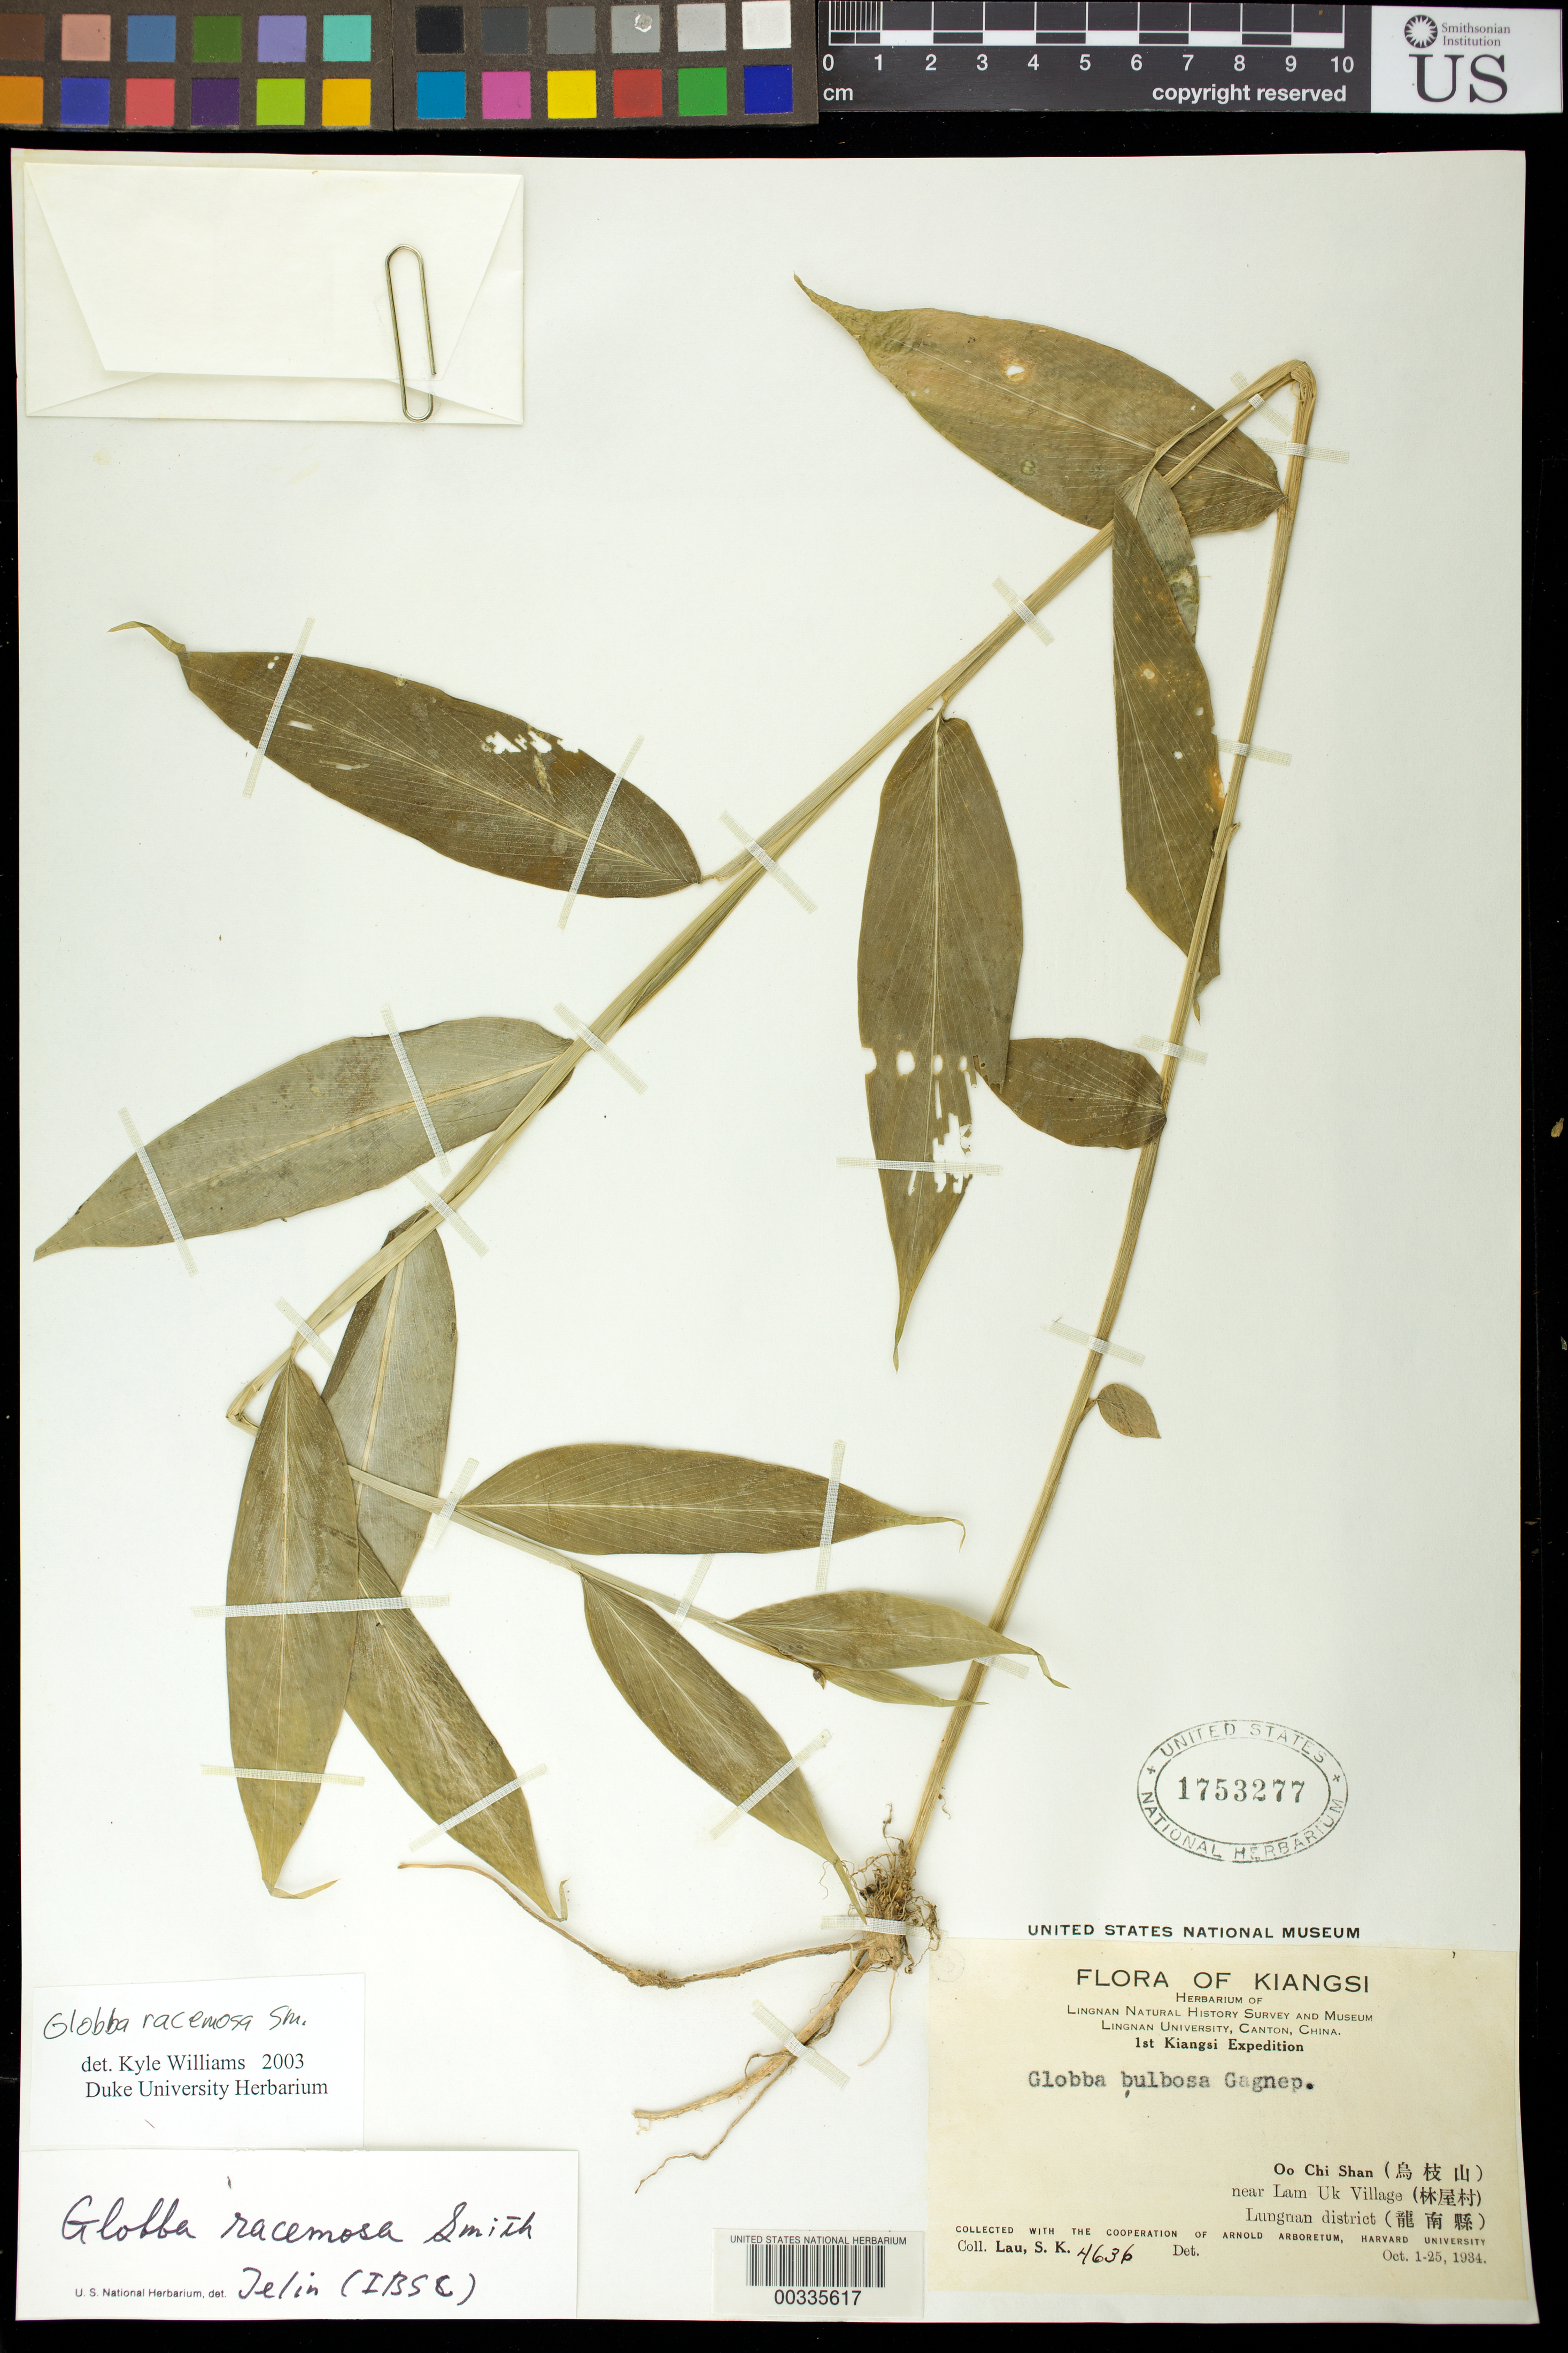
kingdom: Plantae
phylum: Tracheophyta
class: Liliopsida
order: Zingiberales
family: Zingiberaceae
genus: Globba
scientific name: Globba racemosa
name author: Sm.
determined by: Wu, Te-Ling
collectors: S. K. Lau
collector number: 4636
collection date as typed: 01 Oct 1934 to 25 Oct 1934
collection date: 1934-10-01/1934-10-25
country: China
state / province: Jiangxi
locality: Oo chi shan, near lam uk village, lungnan dist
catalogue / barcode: US 1753277